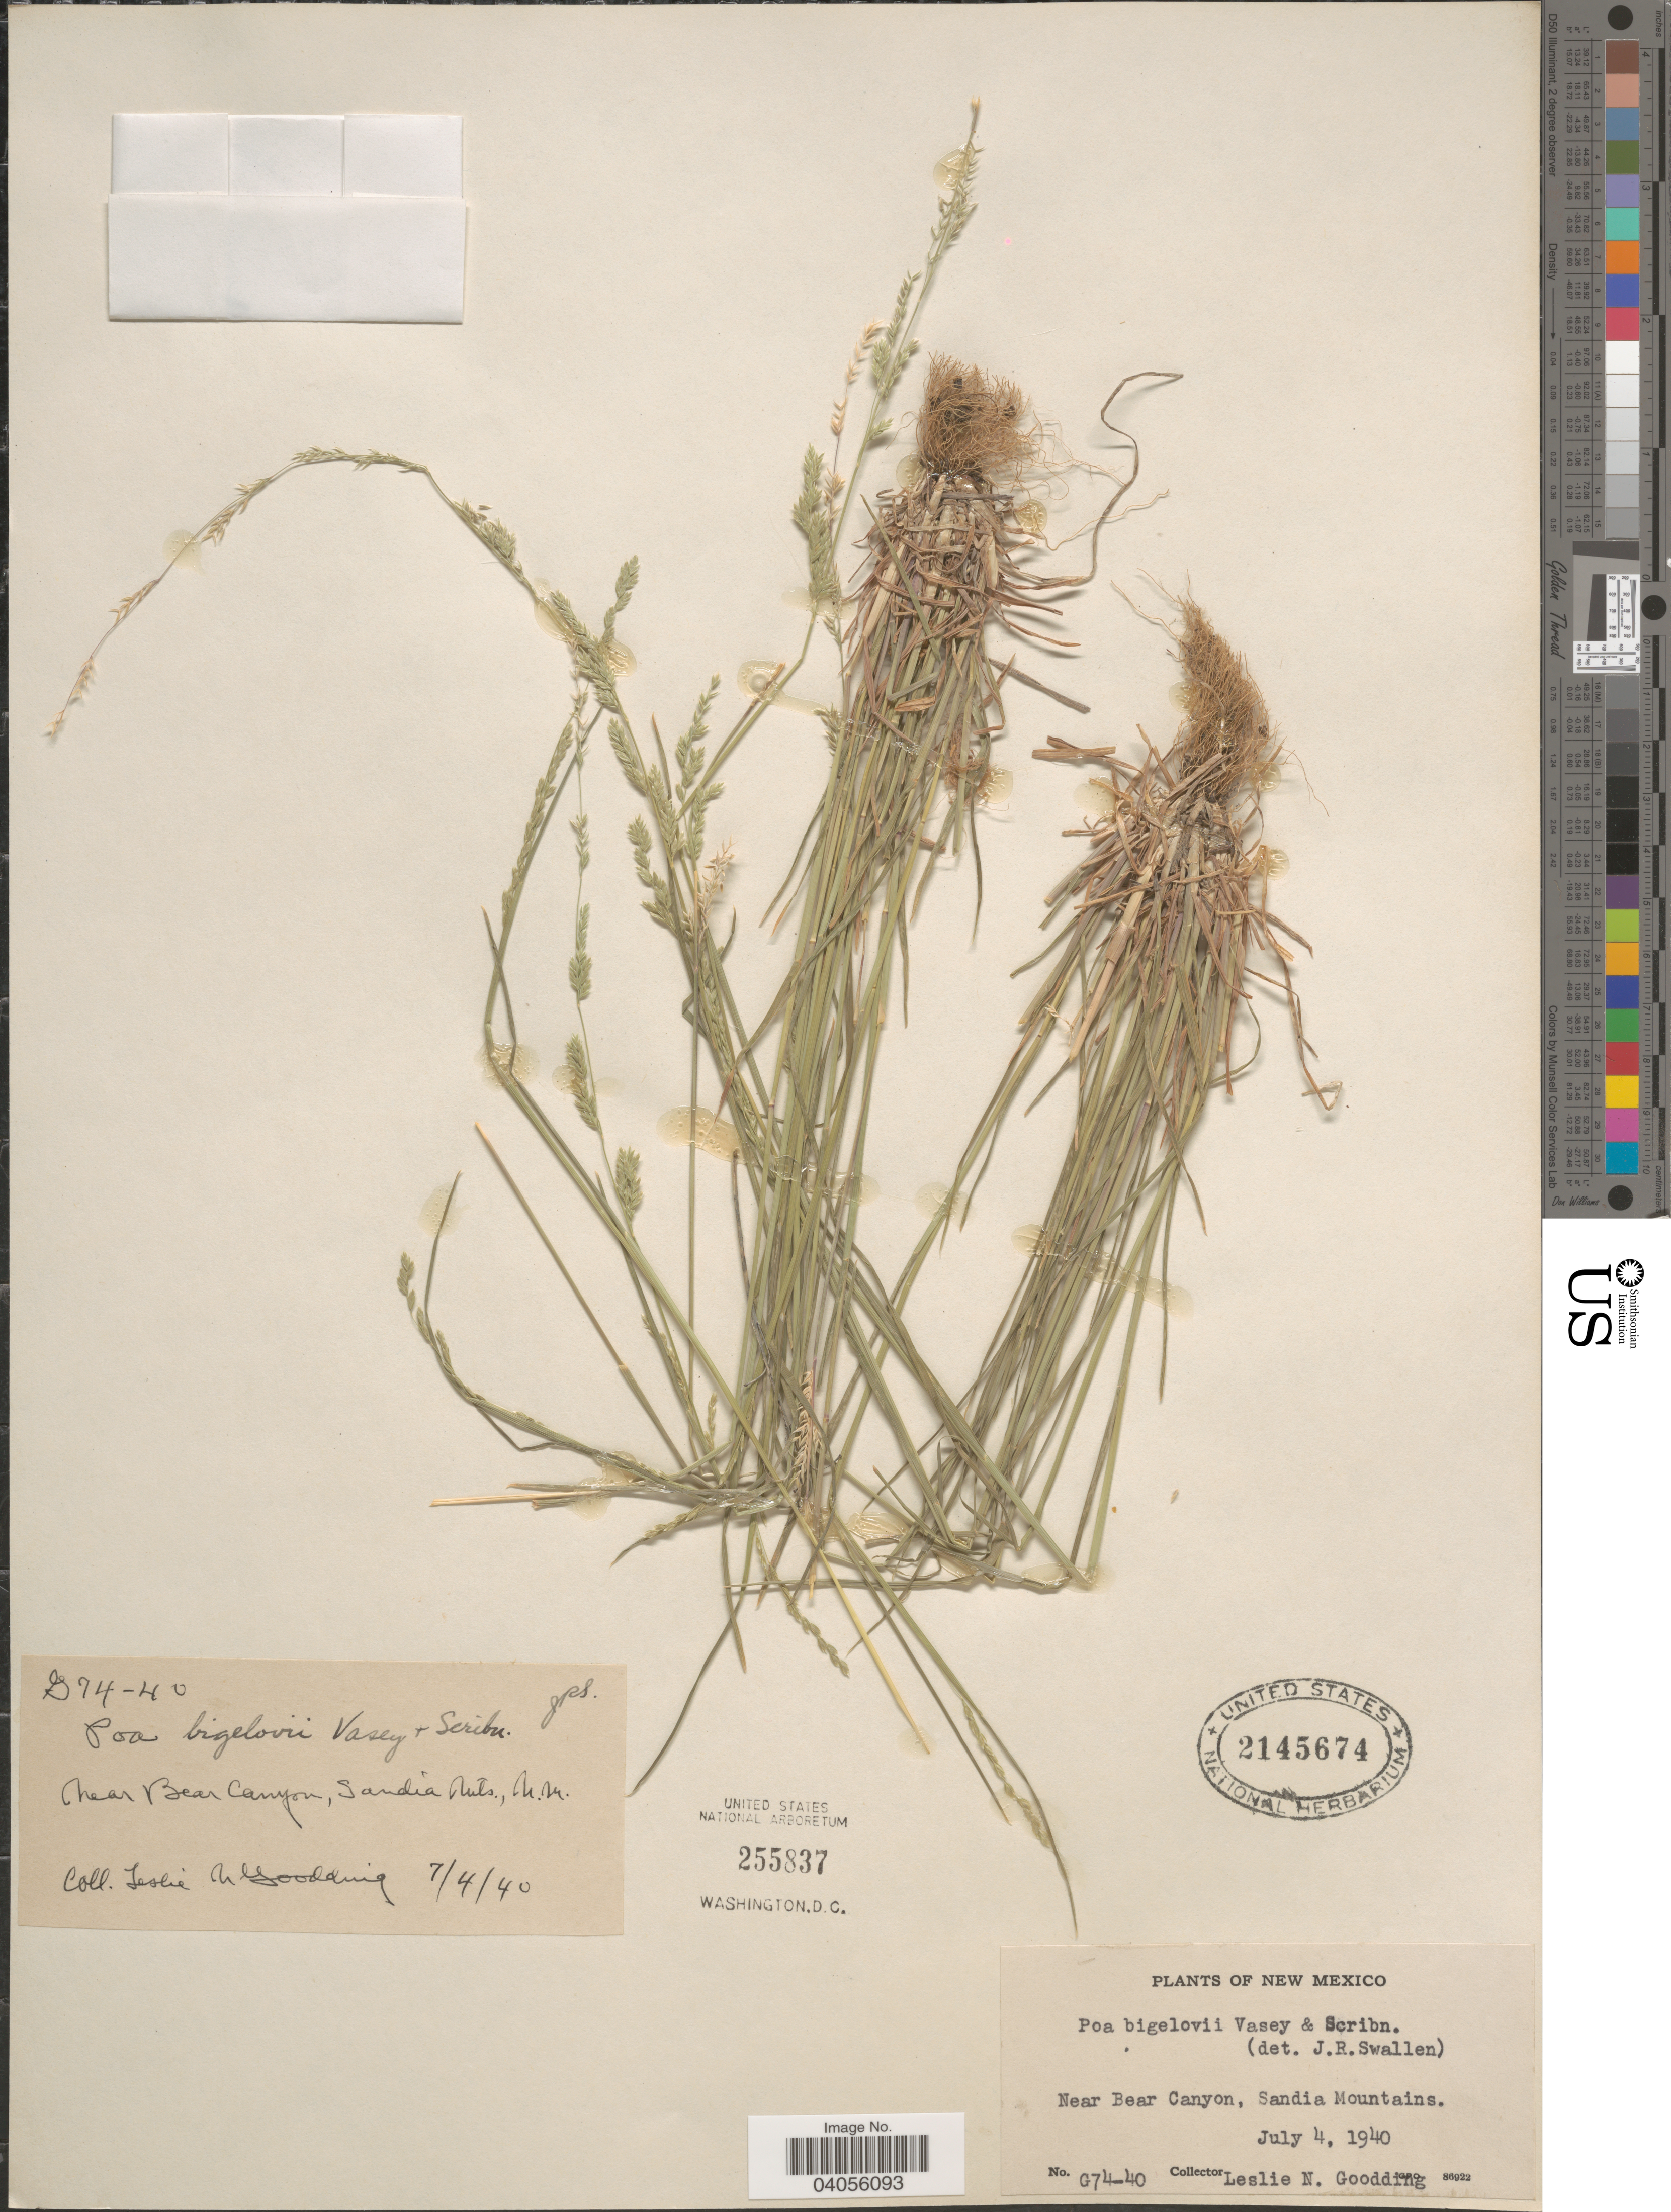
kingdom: Plantae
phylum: Tracheophyta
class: Liliopsida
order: Poales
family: Poaceae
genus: Poa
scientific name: Poa bigelovii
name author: Vasey & Scribn.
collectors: L. N. Goodding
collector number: G74-40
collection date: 1940-07-04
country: United States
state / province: New Mexico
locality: Near Bear Canyon, Sandia Mountains.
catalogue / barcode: US 2145674